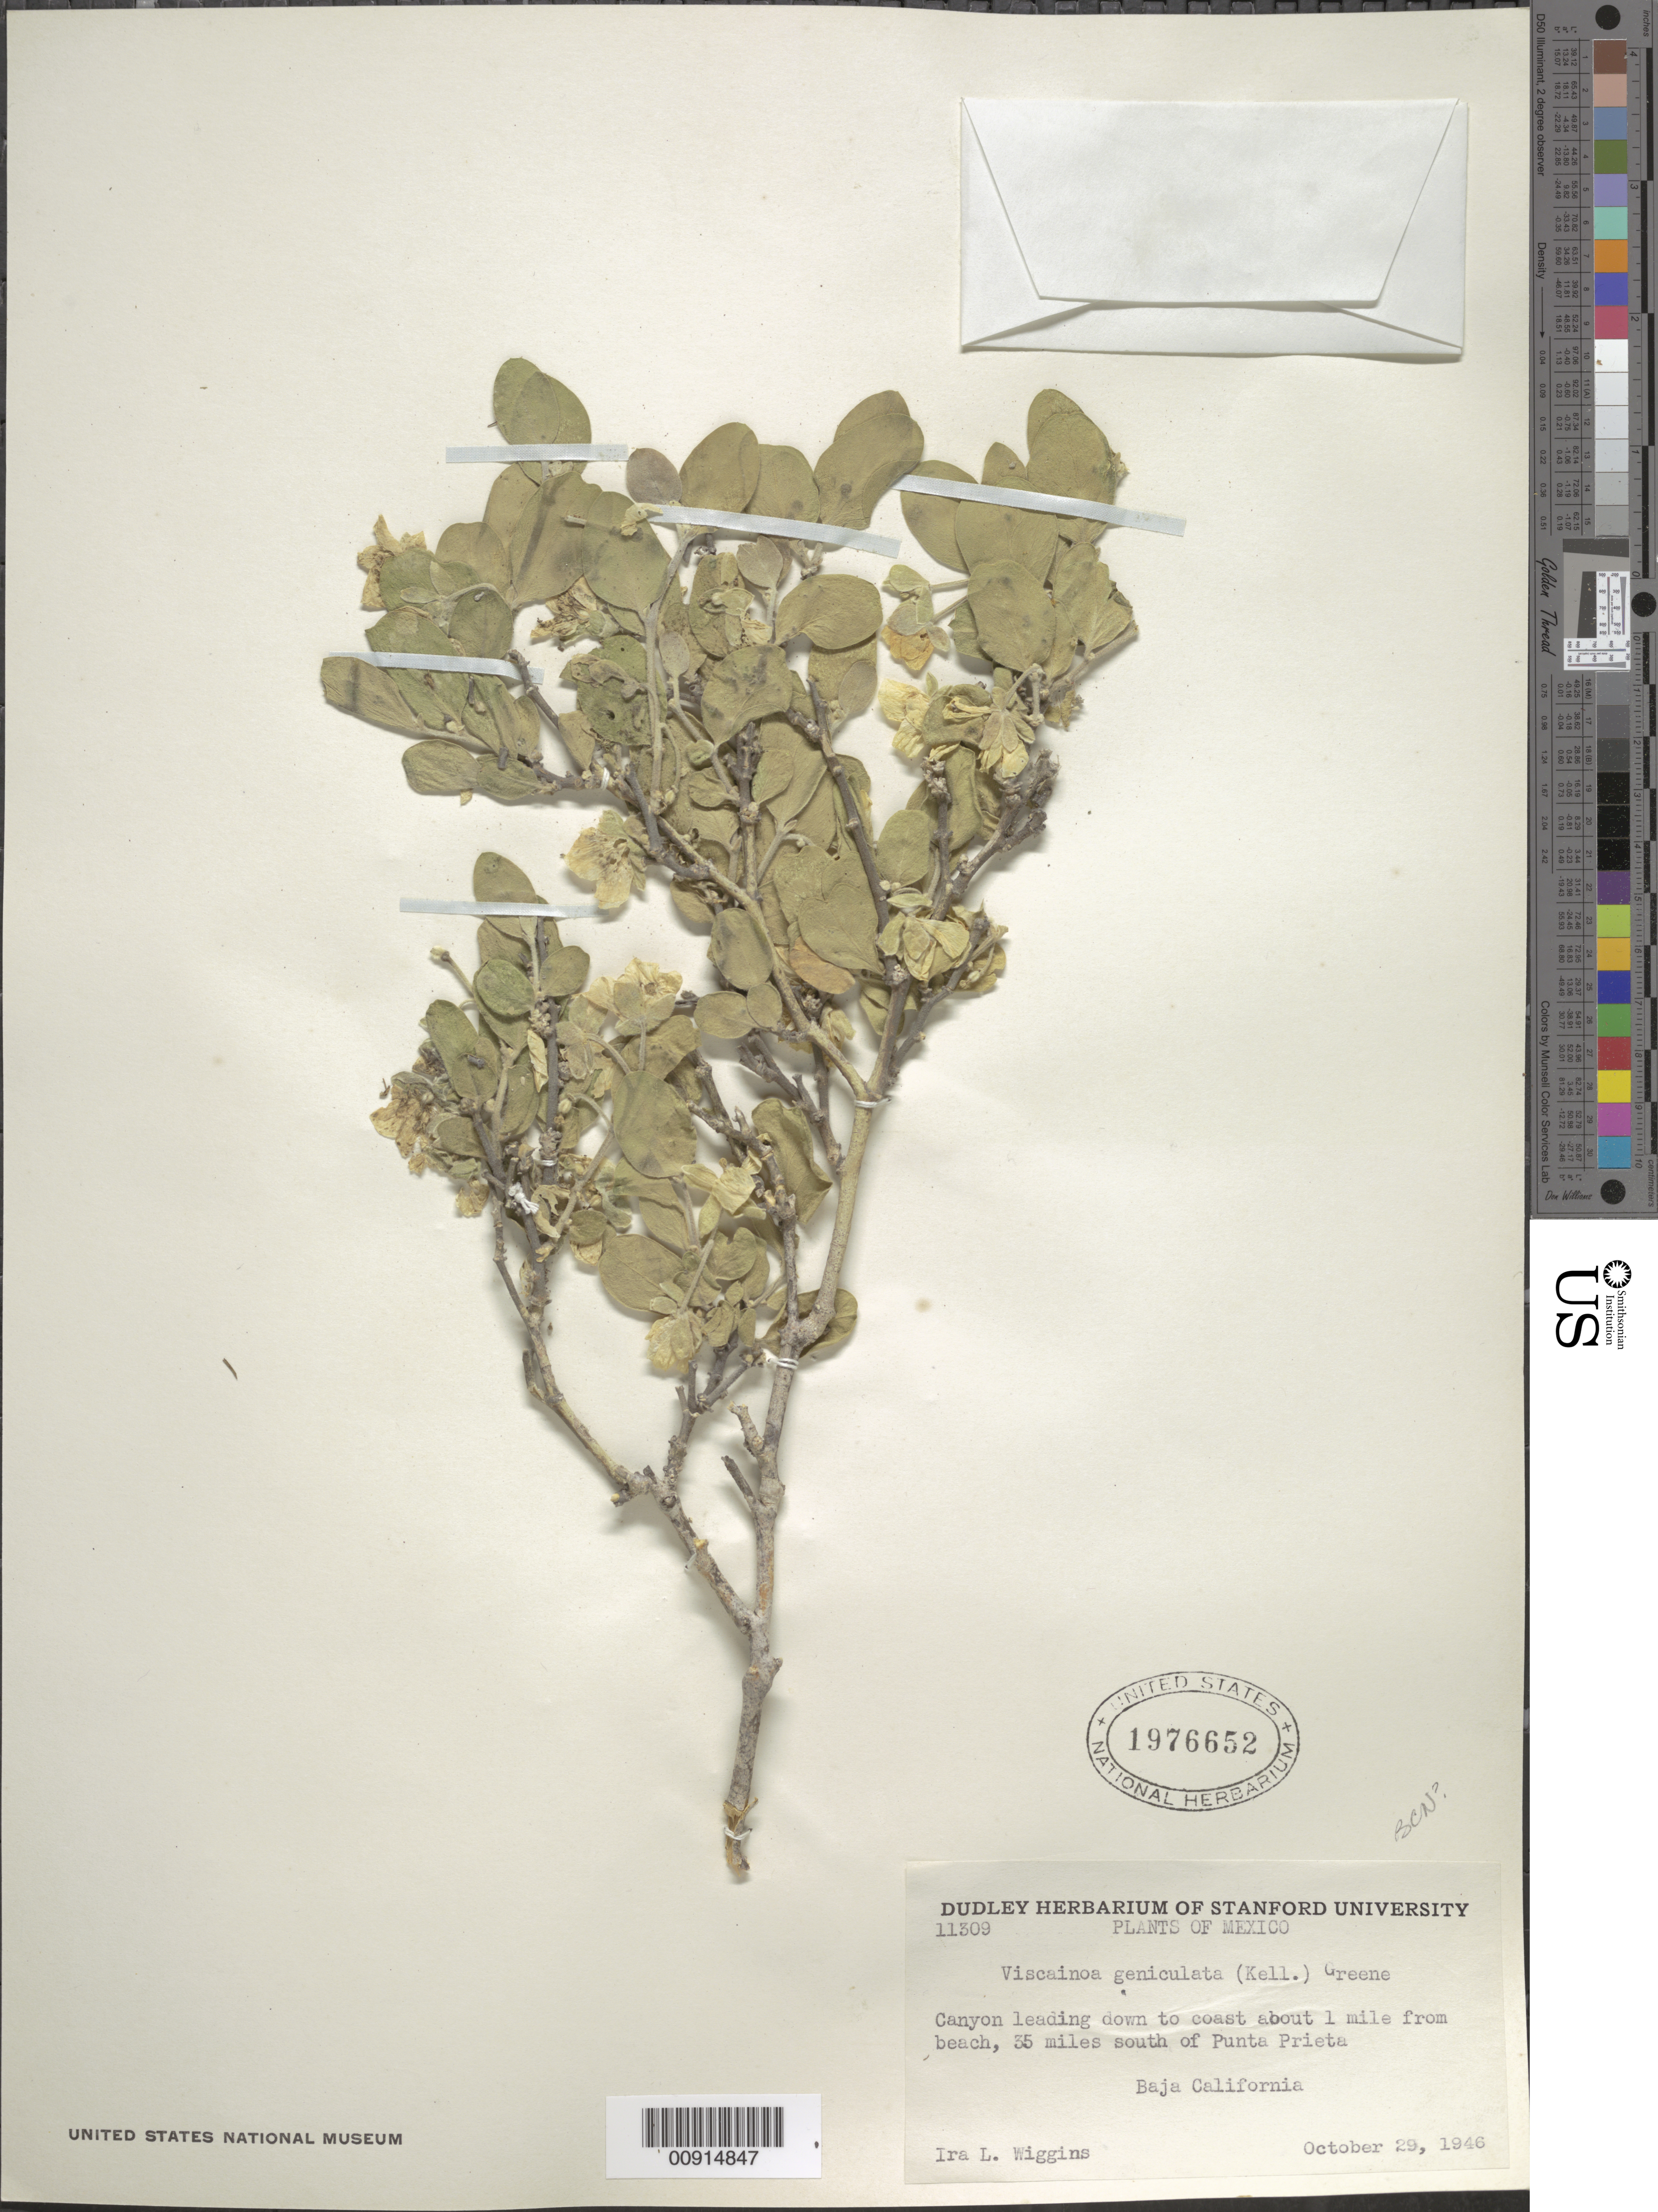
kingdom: Plantae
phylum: Tracheophyta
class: Magnoliopsida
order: Zygophyllales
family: Zygophyllaceae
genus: Viscainoa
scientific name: Viscainoa geniculata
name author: (Kellogg) Greene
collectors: I. L. Wiggins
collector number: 11309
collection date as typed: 29 Oct 1946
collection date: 1946-10-29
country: Mexico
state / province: Baja California Norte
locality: Canyon leading down to coast about 1 mile from beach, 35 miles south of Punta Prieta. Baja California.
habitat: Canyon leading down to coast about 1 mile from beach.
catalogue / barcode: US 1976652